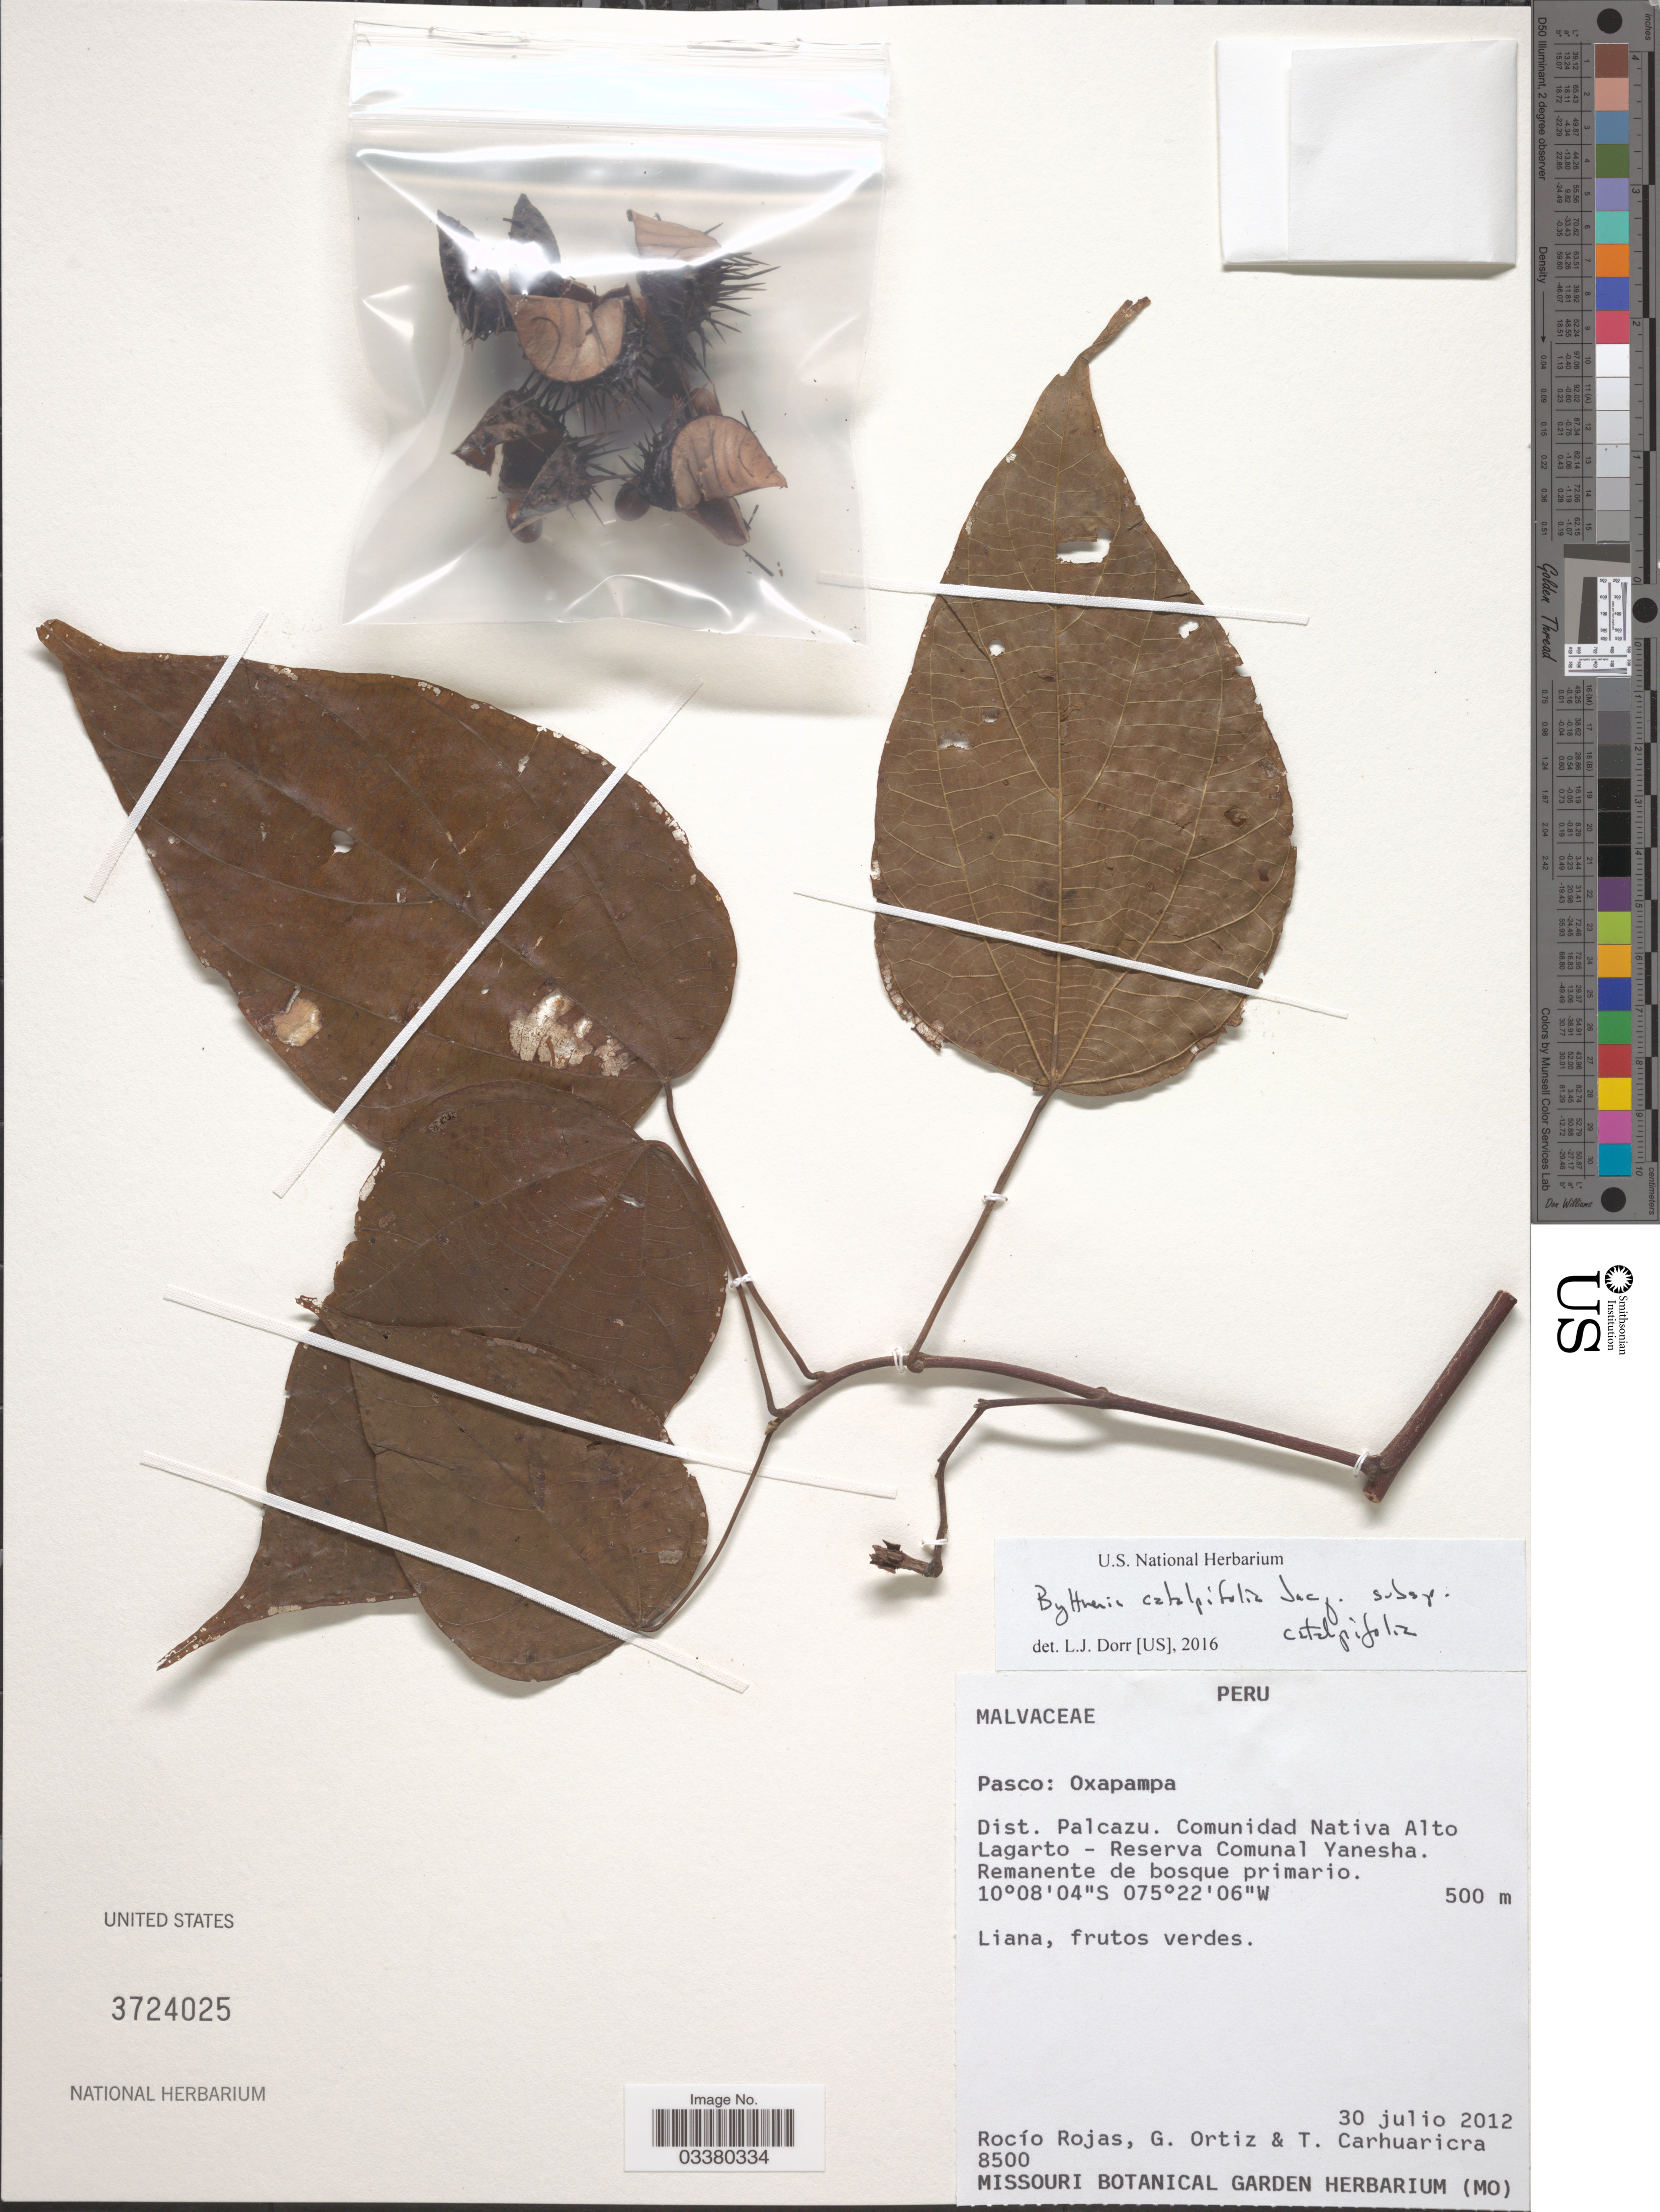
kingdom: Plantae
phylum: Tracheophyta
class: Magnoliopsida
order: Malvales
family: Malvaceae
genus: Byttneria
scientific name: Byttneria catalpifolia subsp. catalpifolia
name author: Jacq.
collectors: R. Rojas, G. Ortiz & T. Carhuaricra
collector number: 8500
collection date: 2012-07-30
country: Peru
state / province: Pasco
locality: Oxapampa. Dist. Palcazu. Comunidad Nativa Alto Lagarto - Reserva Comunal Yanesha.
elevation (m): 500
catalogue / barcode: US 3724025